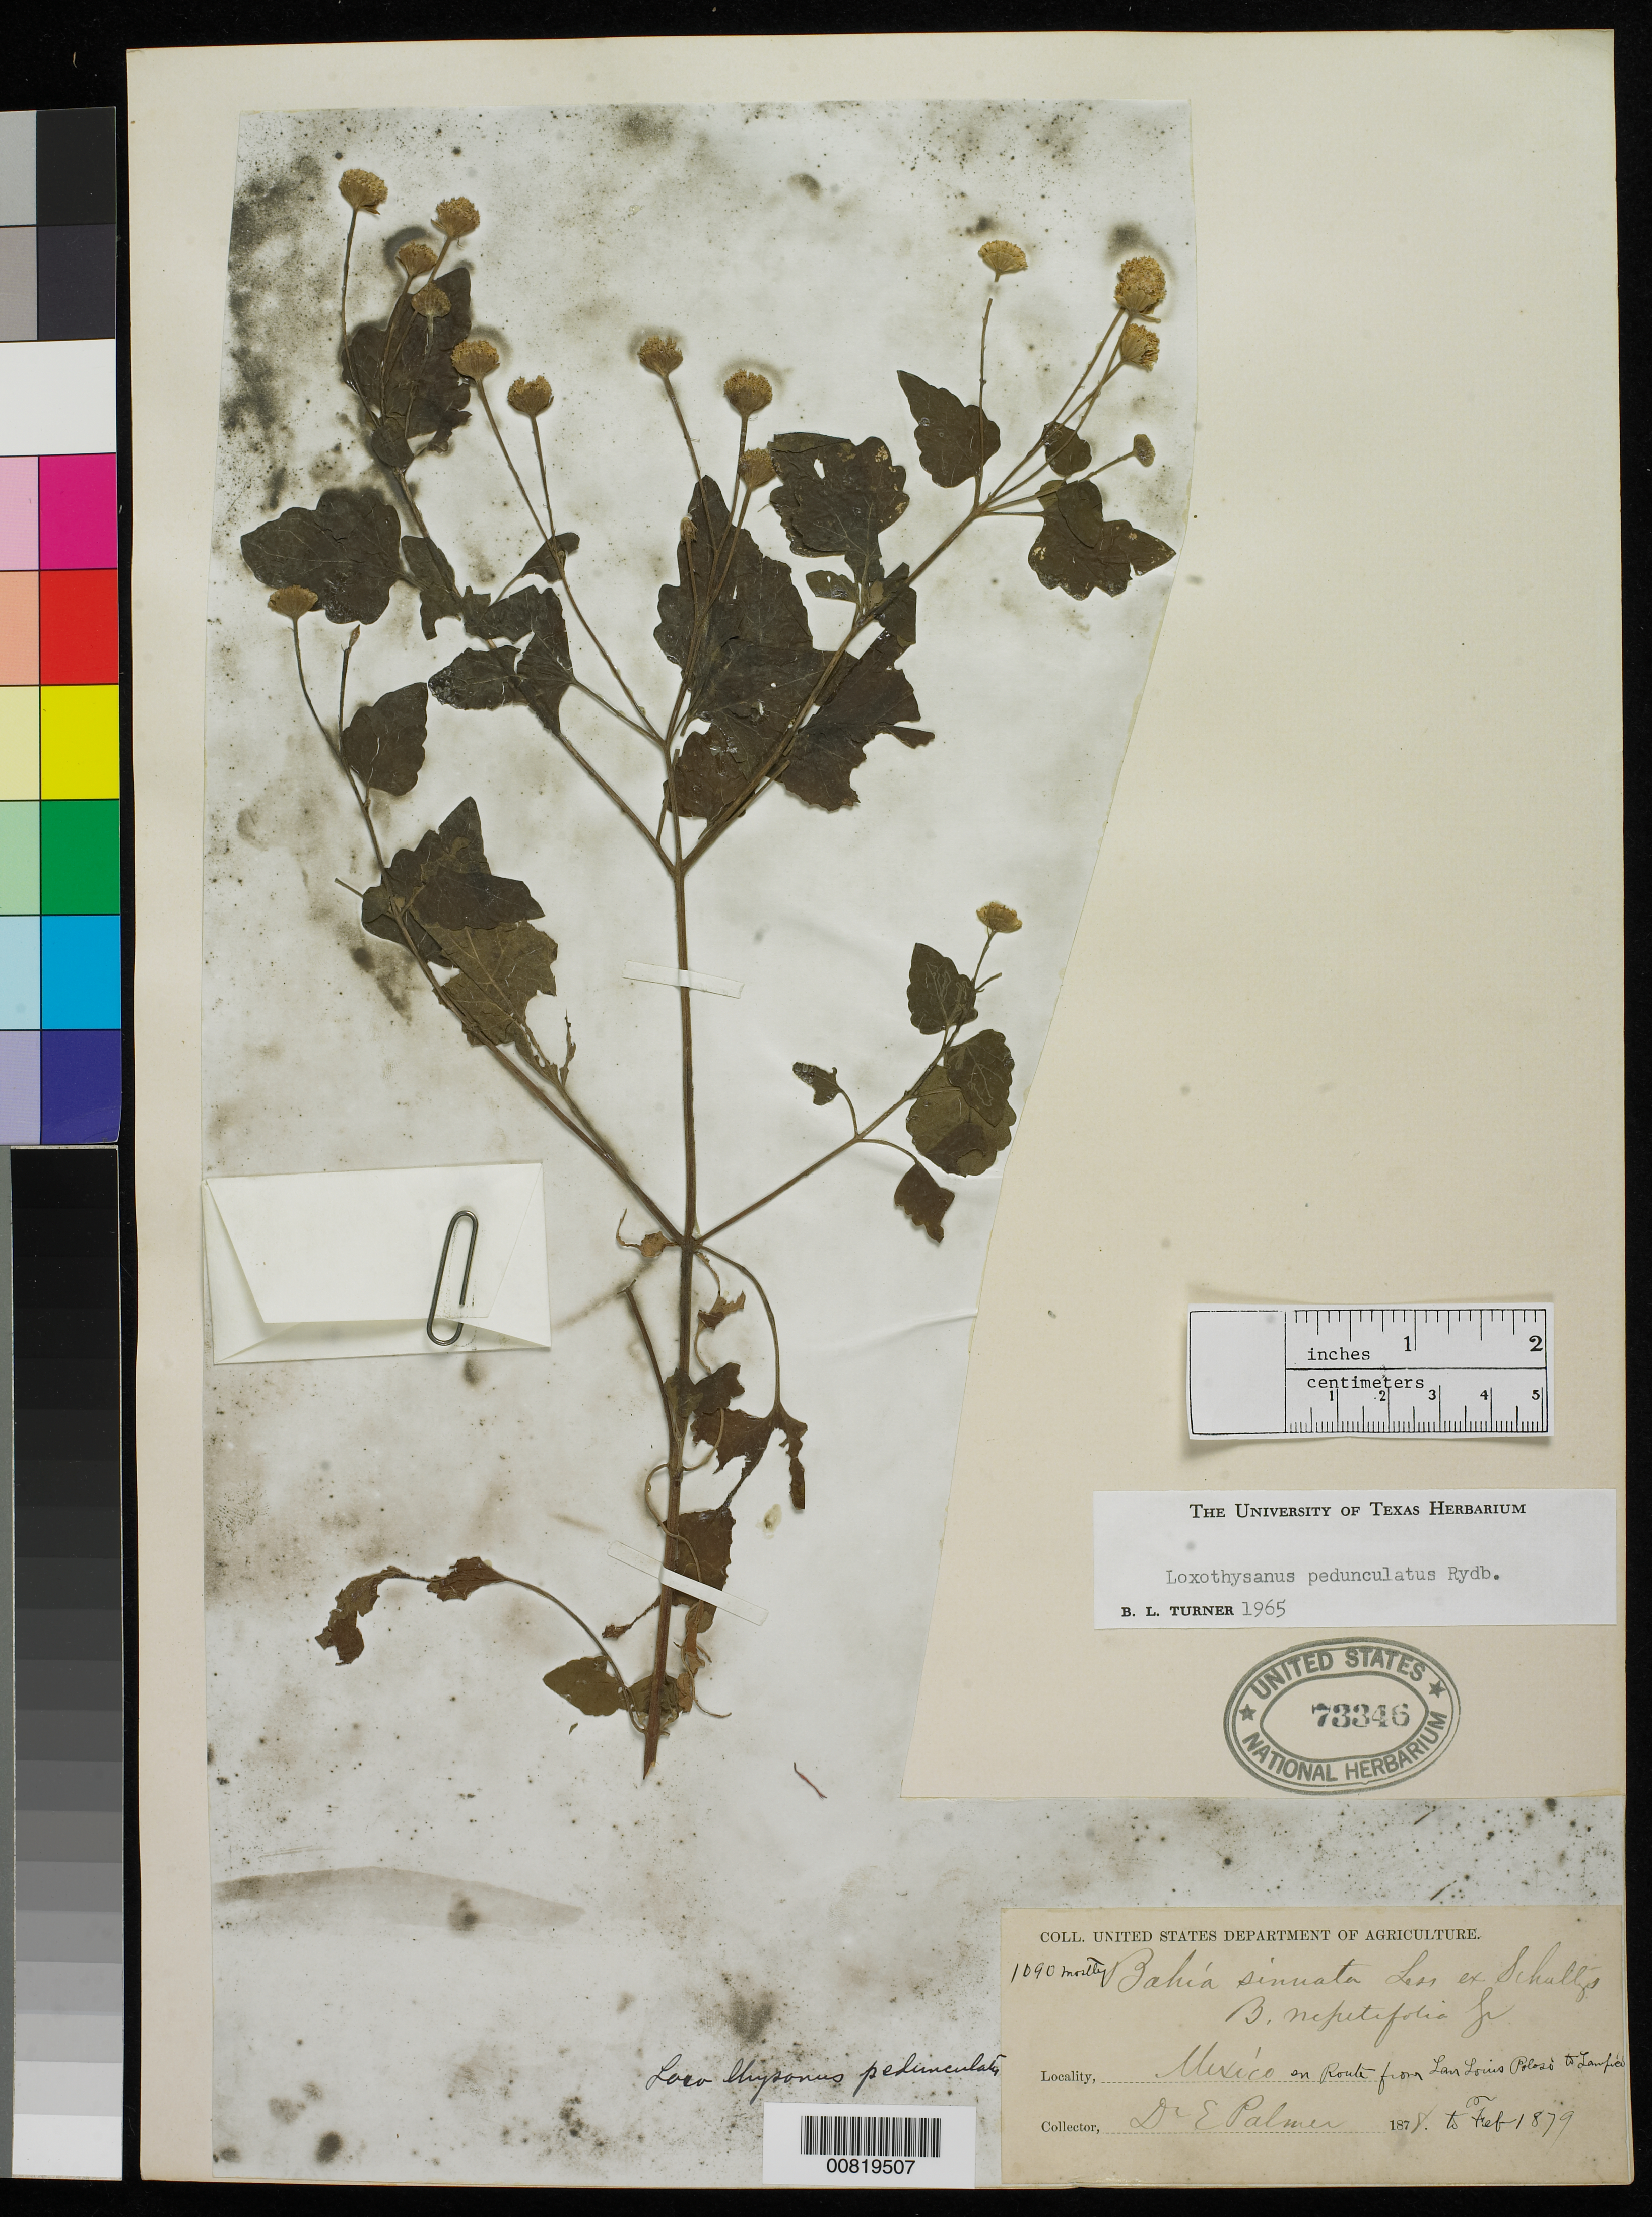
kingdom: Plantae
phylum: Tracheophyta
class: Magnoliopsida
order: Asterales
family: Asteraceae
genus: Loxothysanus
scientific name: Loxothysanus pedunculatus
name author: Rydb.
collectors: E. Palmer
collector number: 1090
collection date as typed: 1878 to -- Feb 1879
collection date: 1878/1879-02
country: Mexico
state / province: San Luis Potosí / Tamaulipas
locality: On route from San Luis Potosí to Tampico, Tamaulipas.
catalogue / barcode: US 73346